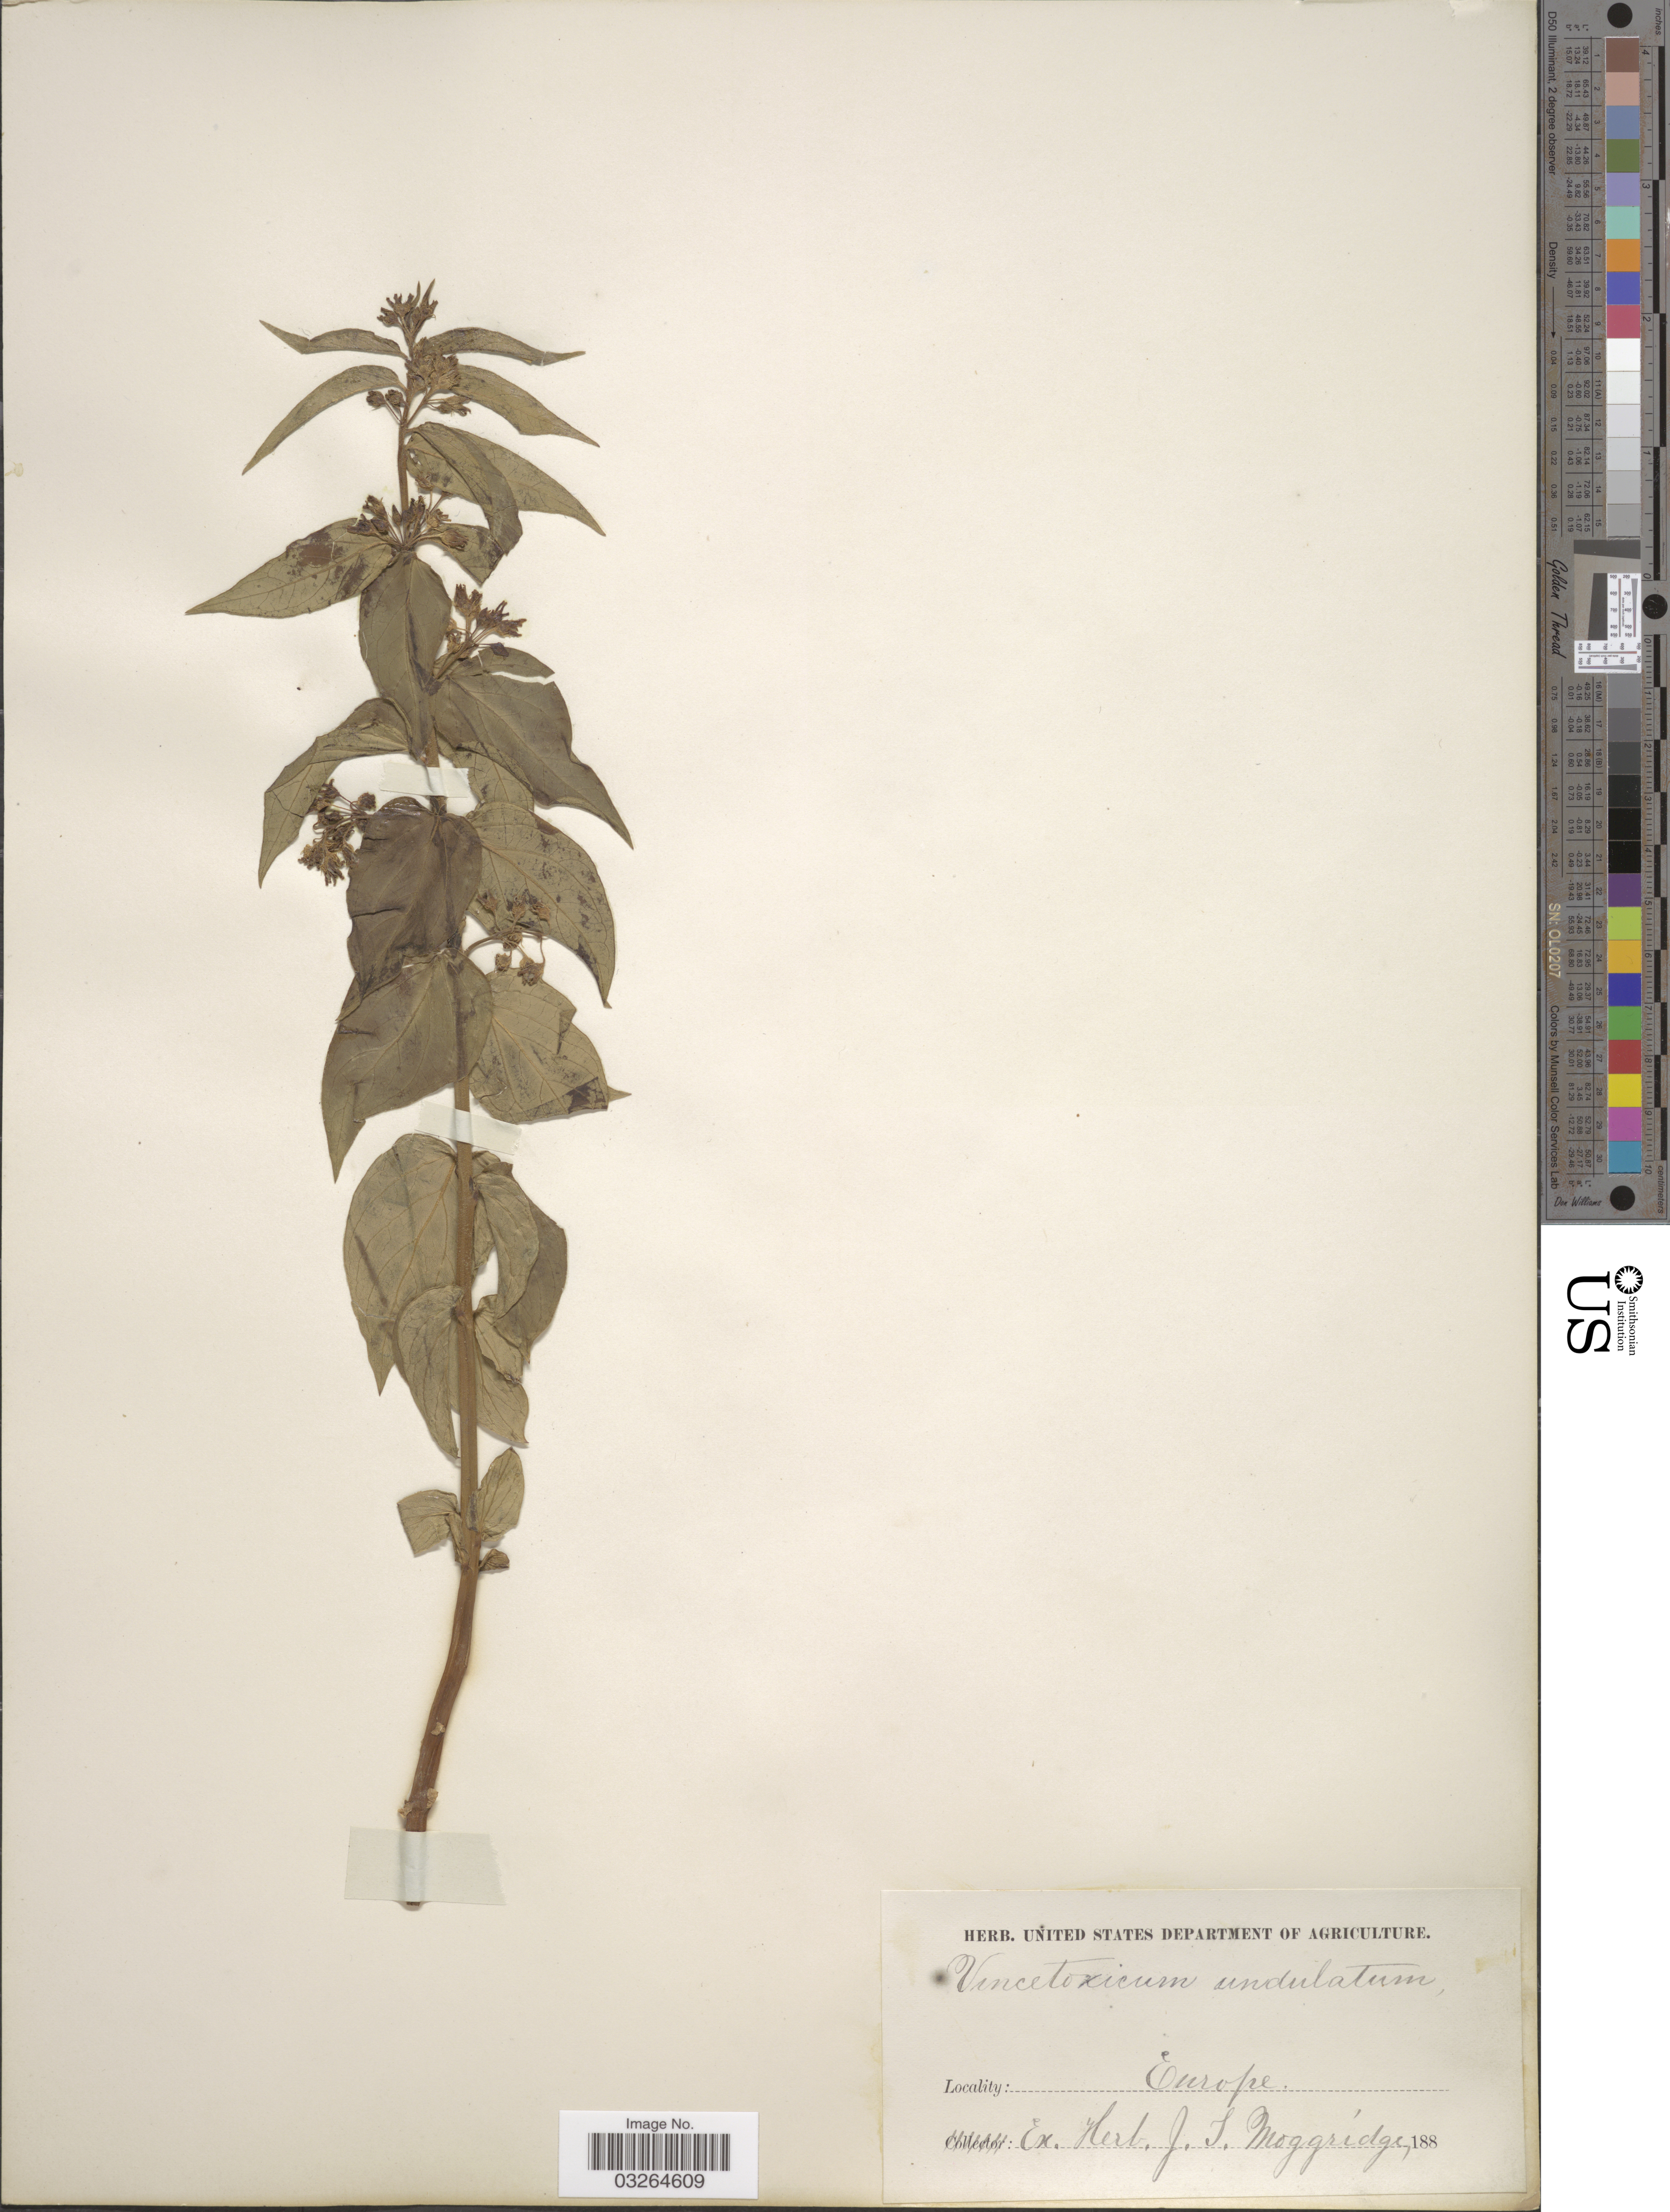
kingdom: Plantae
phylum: Tracheophyta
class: Magnoliopsida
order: Gentianales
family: Apocynaceae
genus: Cynanchum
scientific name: Cynanchum undulatum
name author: Jacq.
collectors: ex herb. J.T. Moggridge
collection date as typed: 188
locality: Europe.